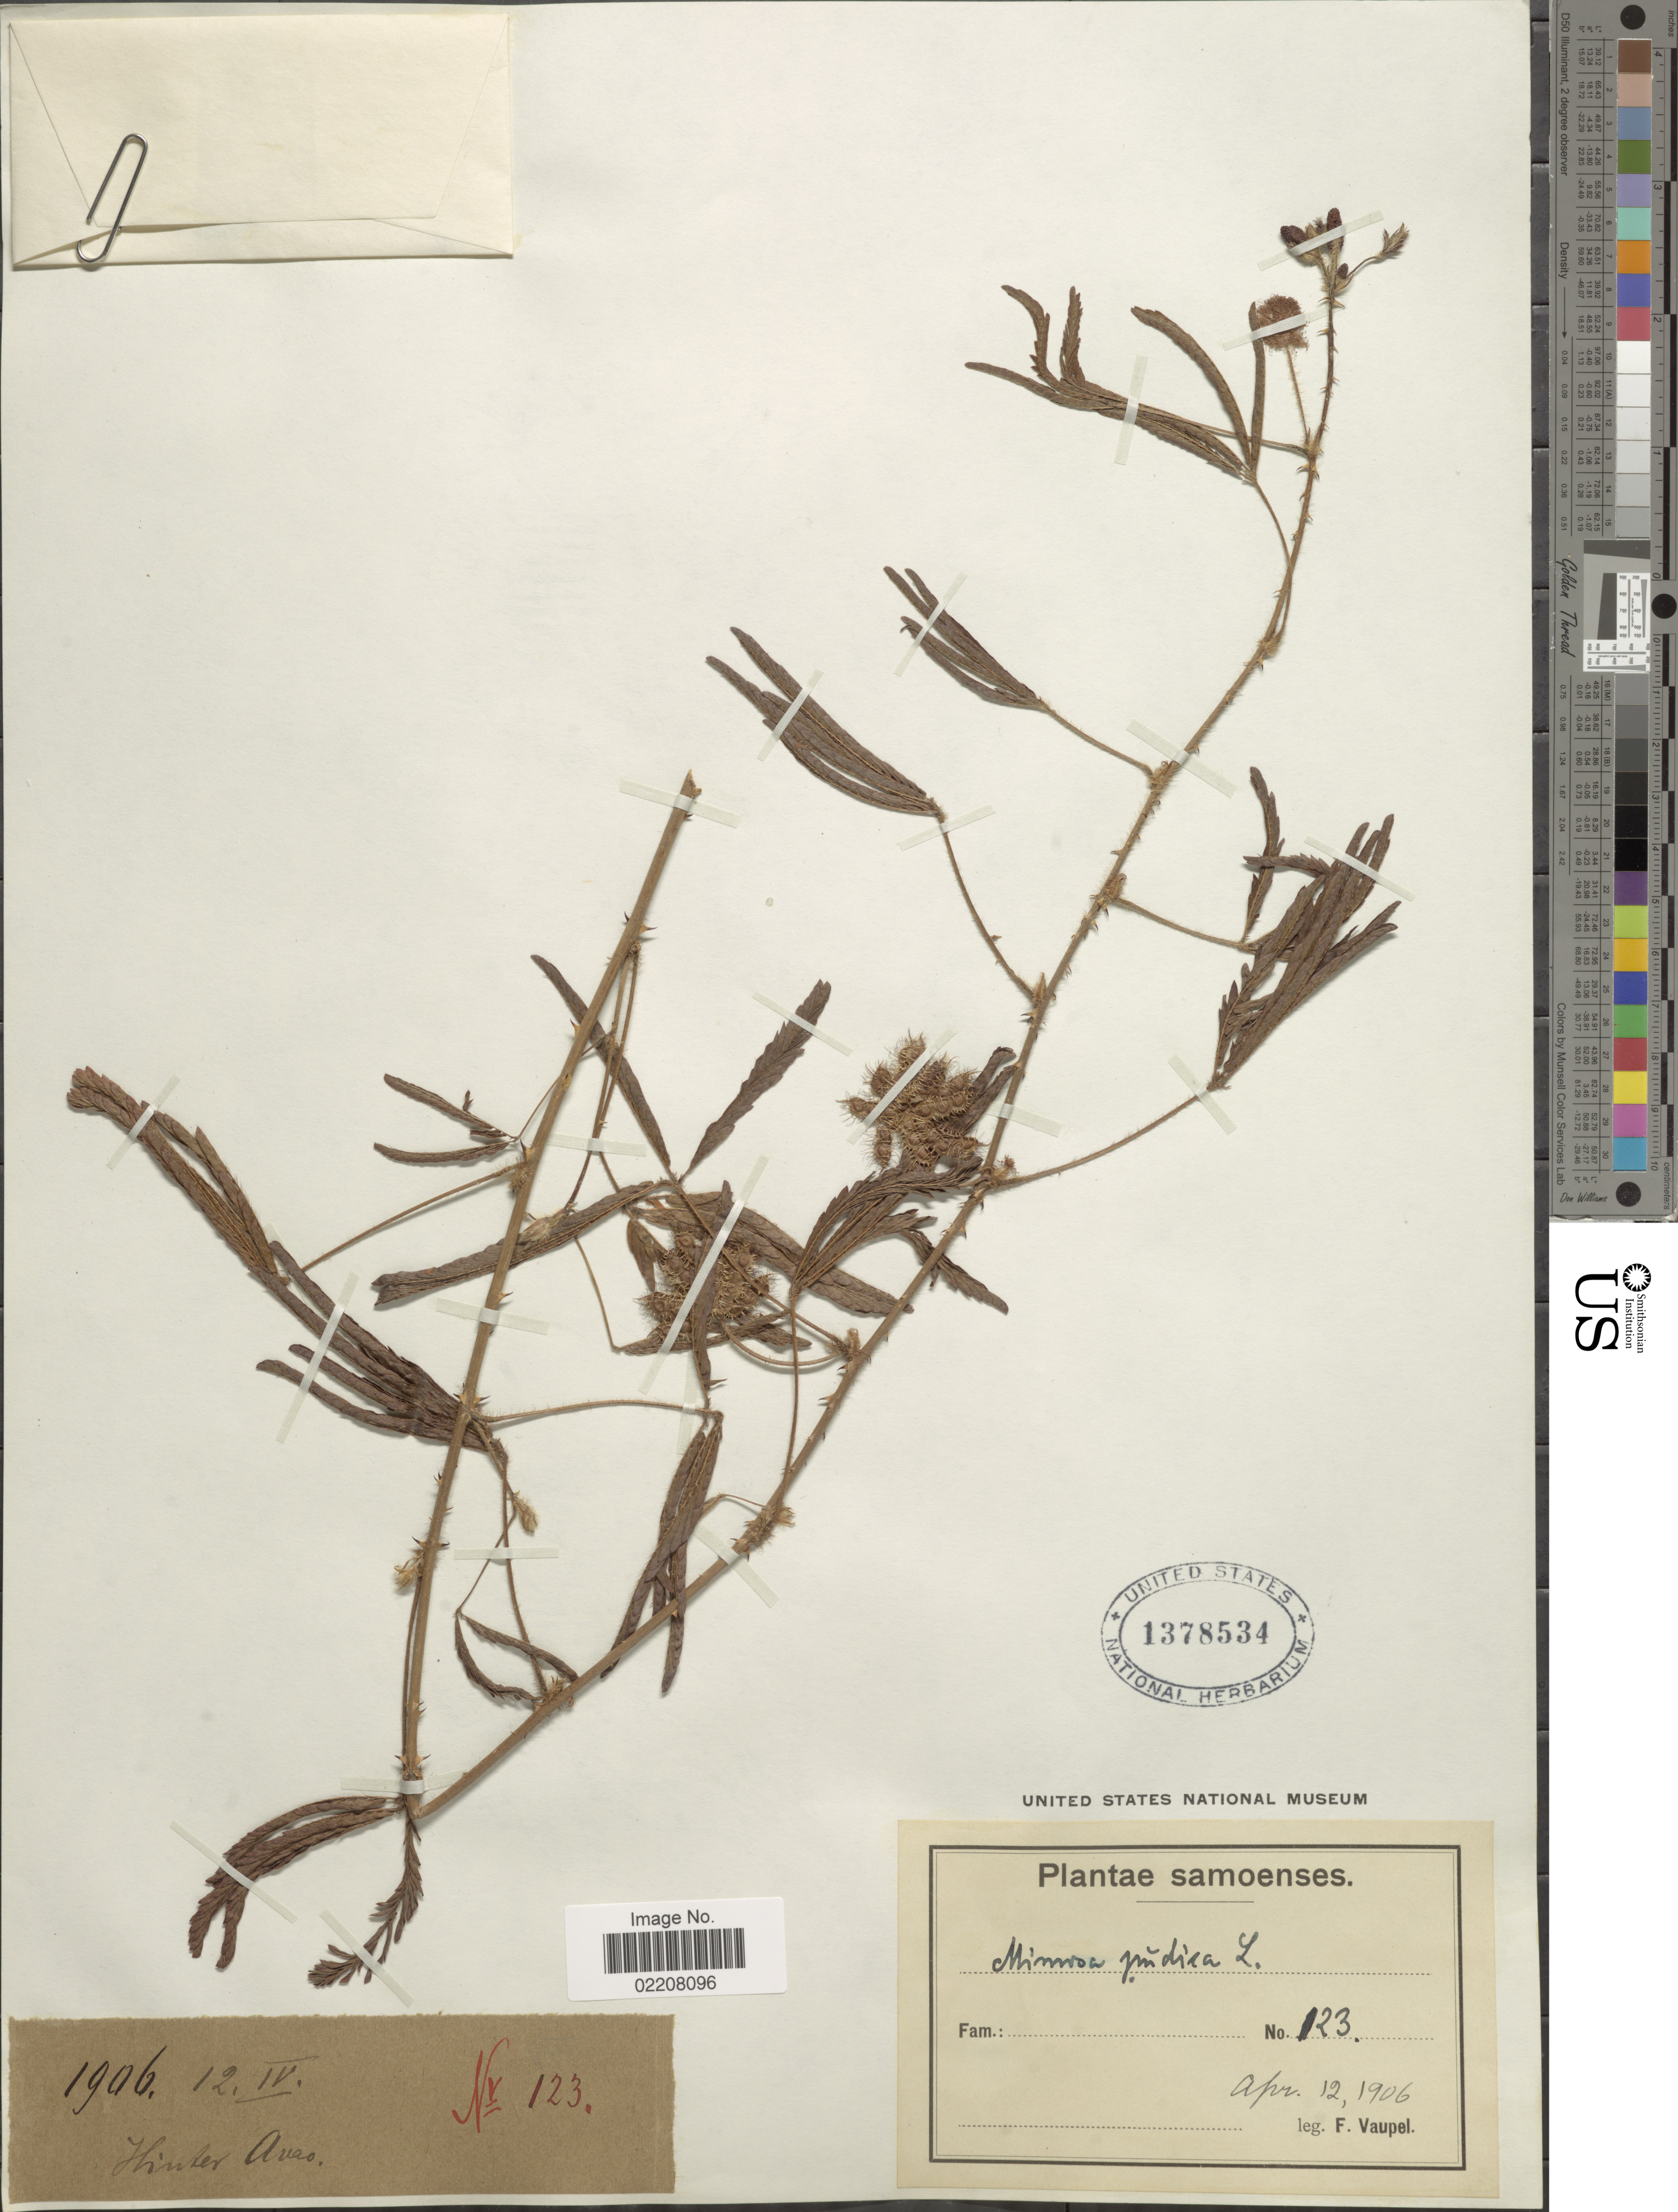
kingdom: Plantae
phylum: Tracheophyta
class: Magnoliopsida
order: Fabales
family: Fabaceae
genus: Mimosa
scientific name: Mimosa pudica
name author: L.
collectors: F. Vaupel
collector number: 123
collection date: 1906-04-12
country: Samoa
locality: Hinter Avao. samoenses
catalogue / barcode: US 1378534